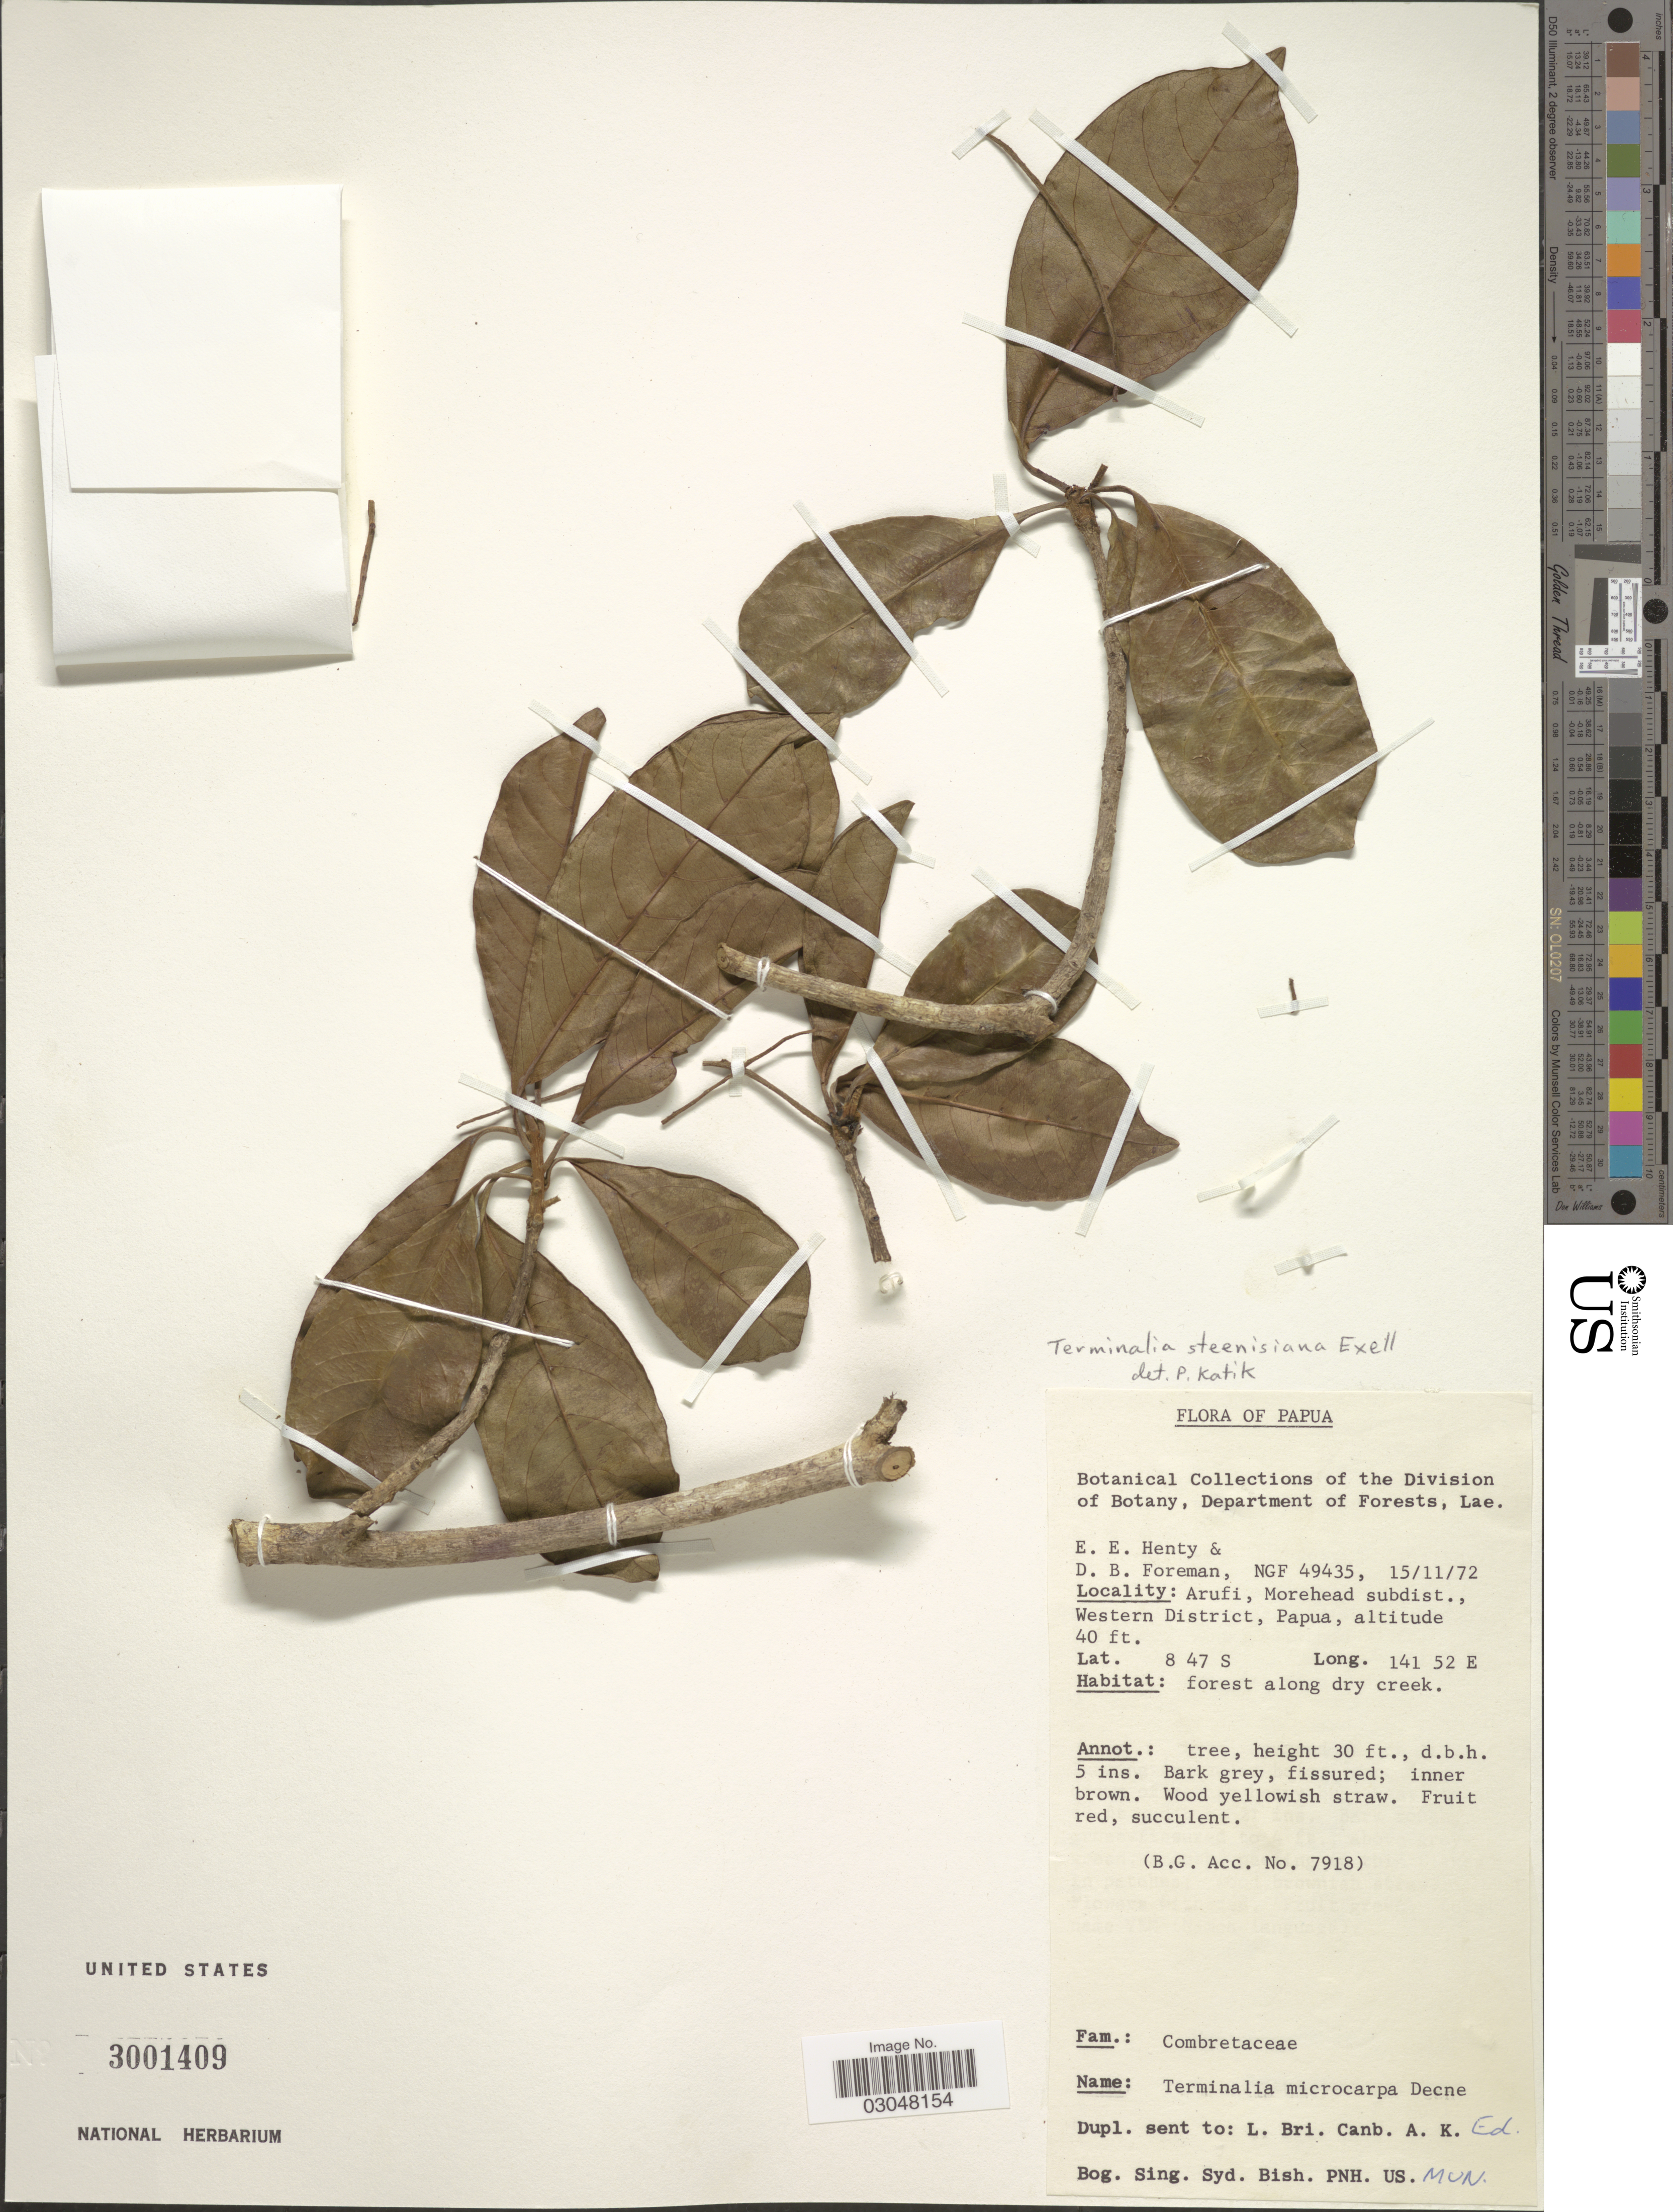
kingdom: Plantae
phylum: Tracheophyta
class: Magnoliopsida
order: Myrtales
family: Combretaceae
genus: Terminalia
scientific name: Terminalia steenisiana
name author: Exell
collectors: E. Henty & D. Foreman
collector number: NGF 49435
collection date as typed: Transcribed d/m/y: 15/11/72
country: Papua New Guinea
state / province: Manus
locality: Papua. Arufi, Morehead subdist., Western Central.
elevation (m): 40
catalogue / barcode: US 3001409